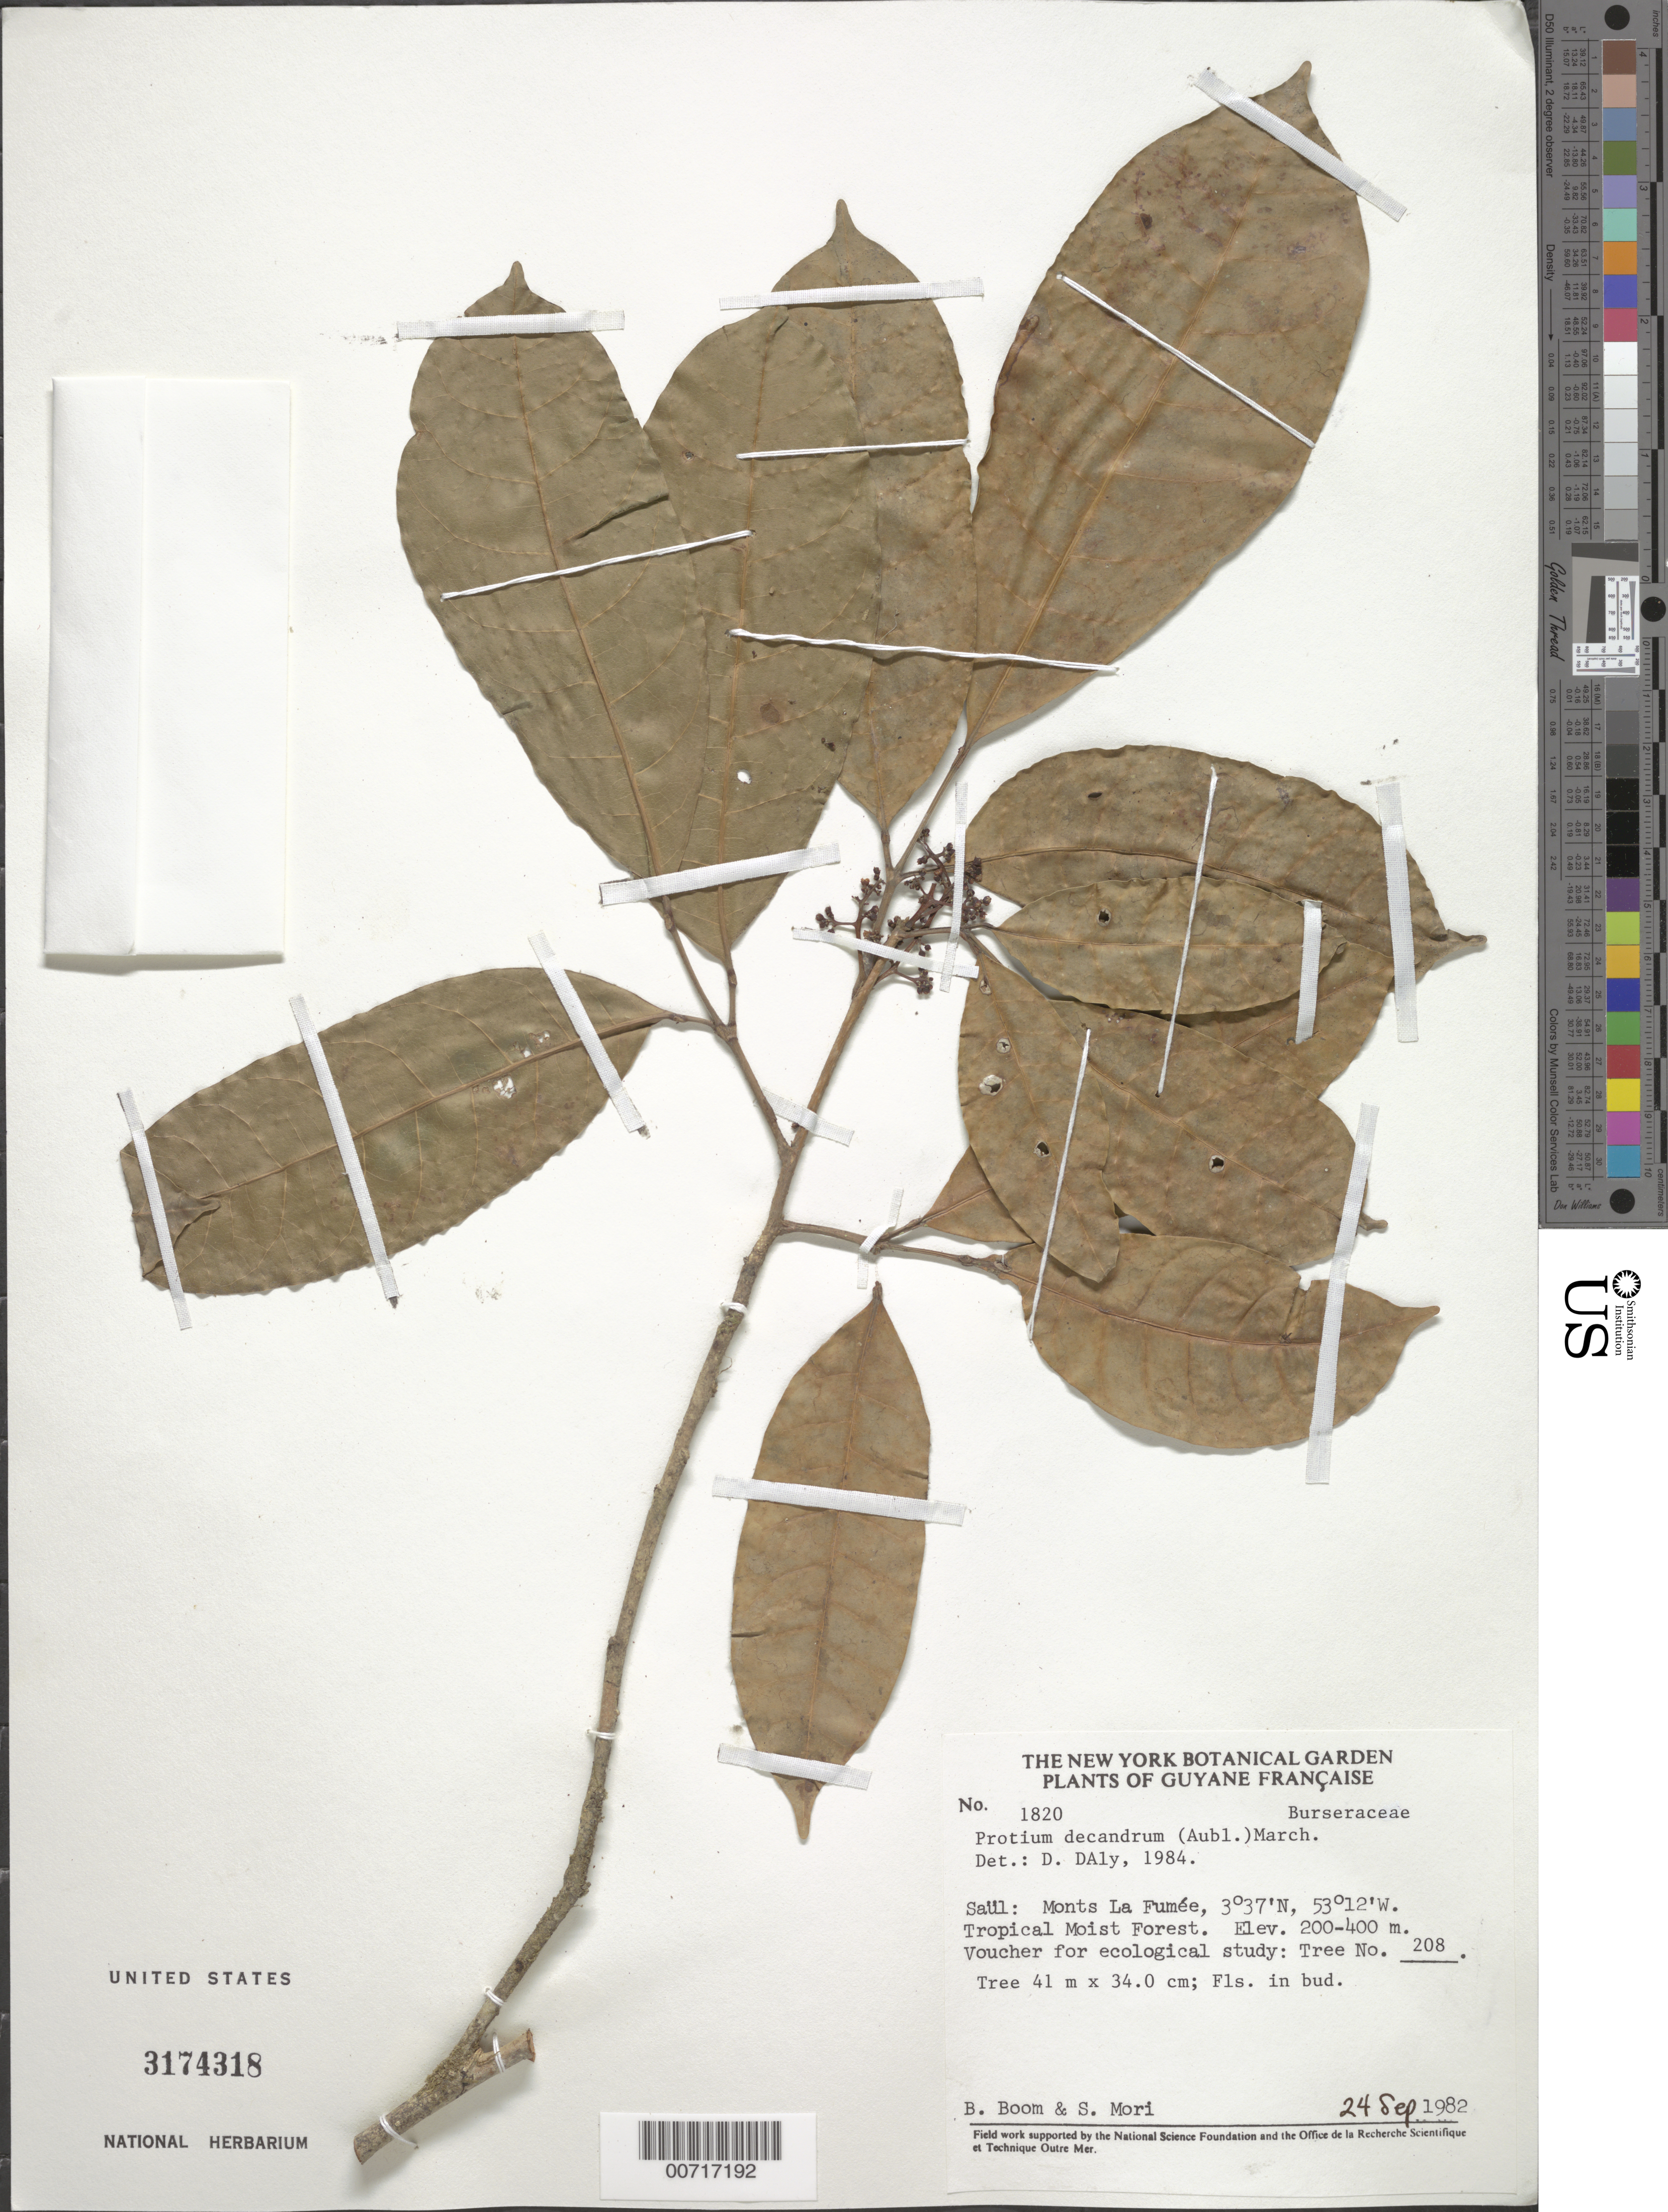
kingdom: Plantae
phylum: Tracheophyta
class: Magnoliopsida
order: Sapindales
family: Burseraceae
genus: Protium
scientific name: Protium decandrum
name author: (Aubl.) Marchand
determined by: Daly, D. C.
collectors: B. M. Boom & S. Mori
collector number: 1820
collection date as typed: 24-Sep-82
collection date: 1982-09-24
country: French Guiana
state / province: Saint-Laurent-du-Maroni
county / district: Saül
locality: Saül, Monts La Fumée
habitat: Tropical moist forest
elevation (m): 200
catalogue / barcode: US 3174318